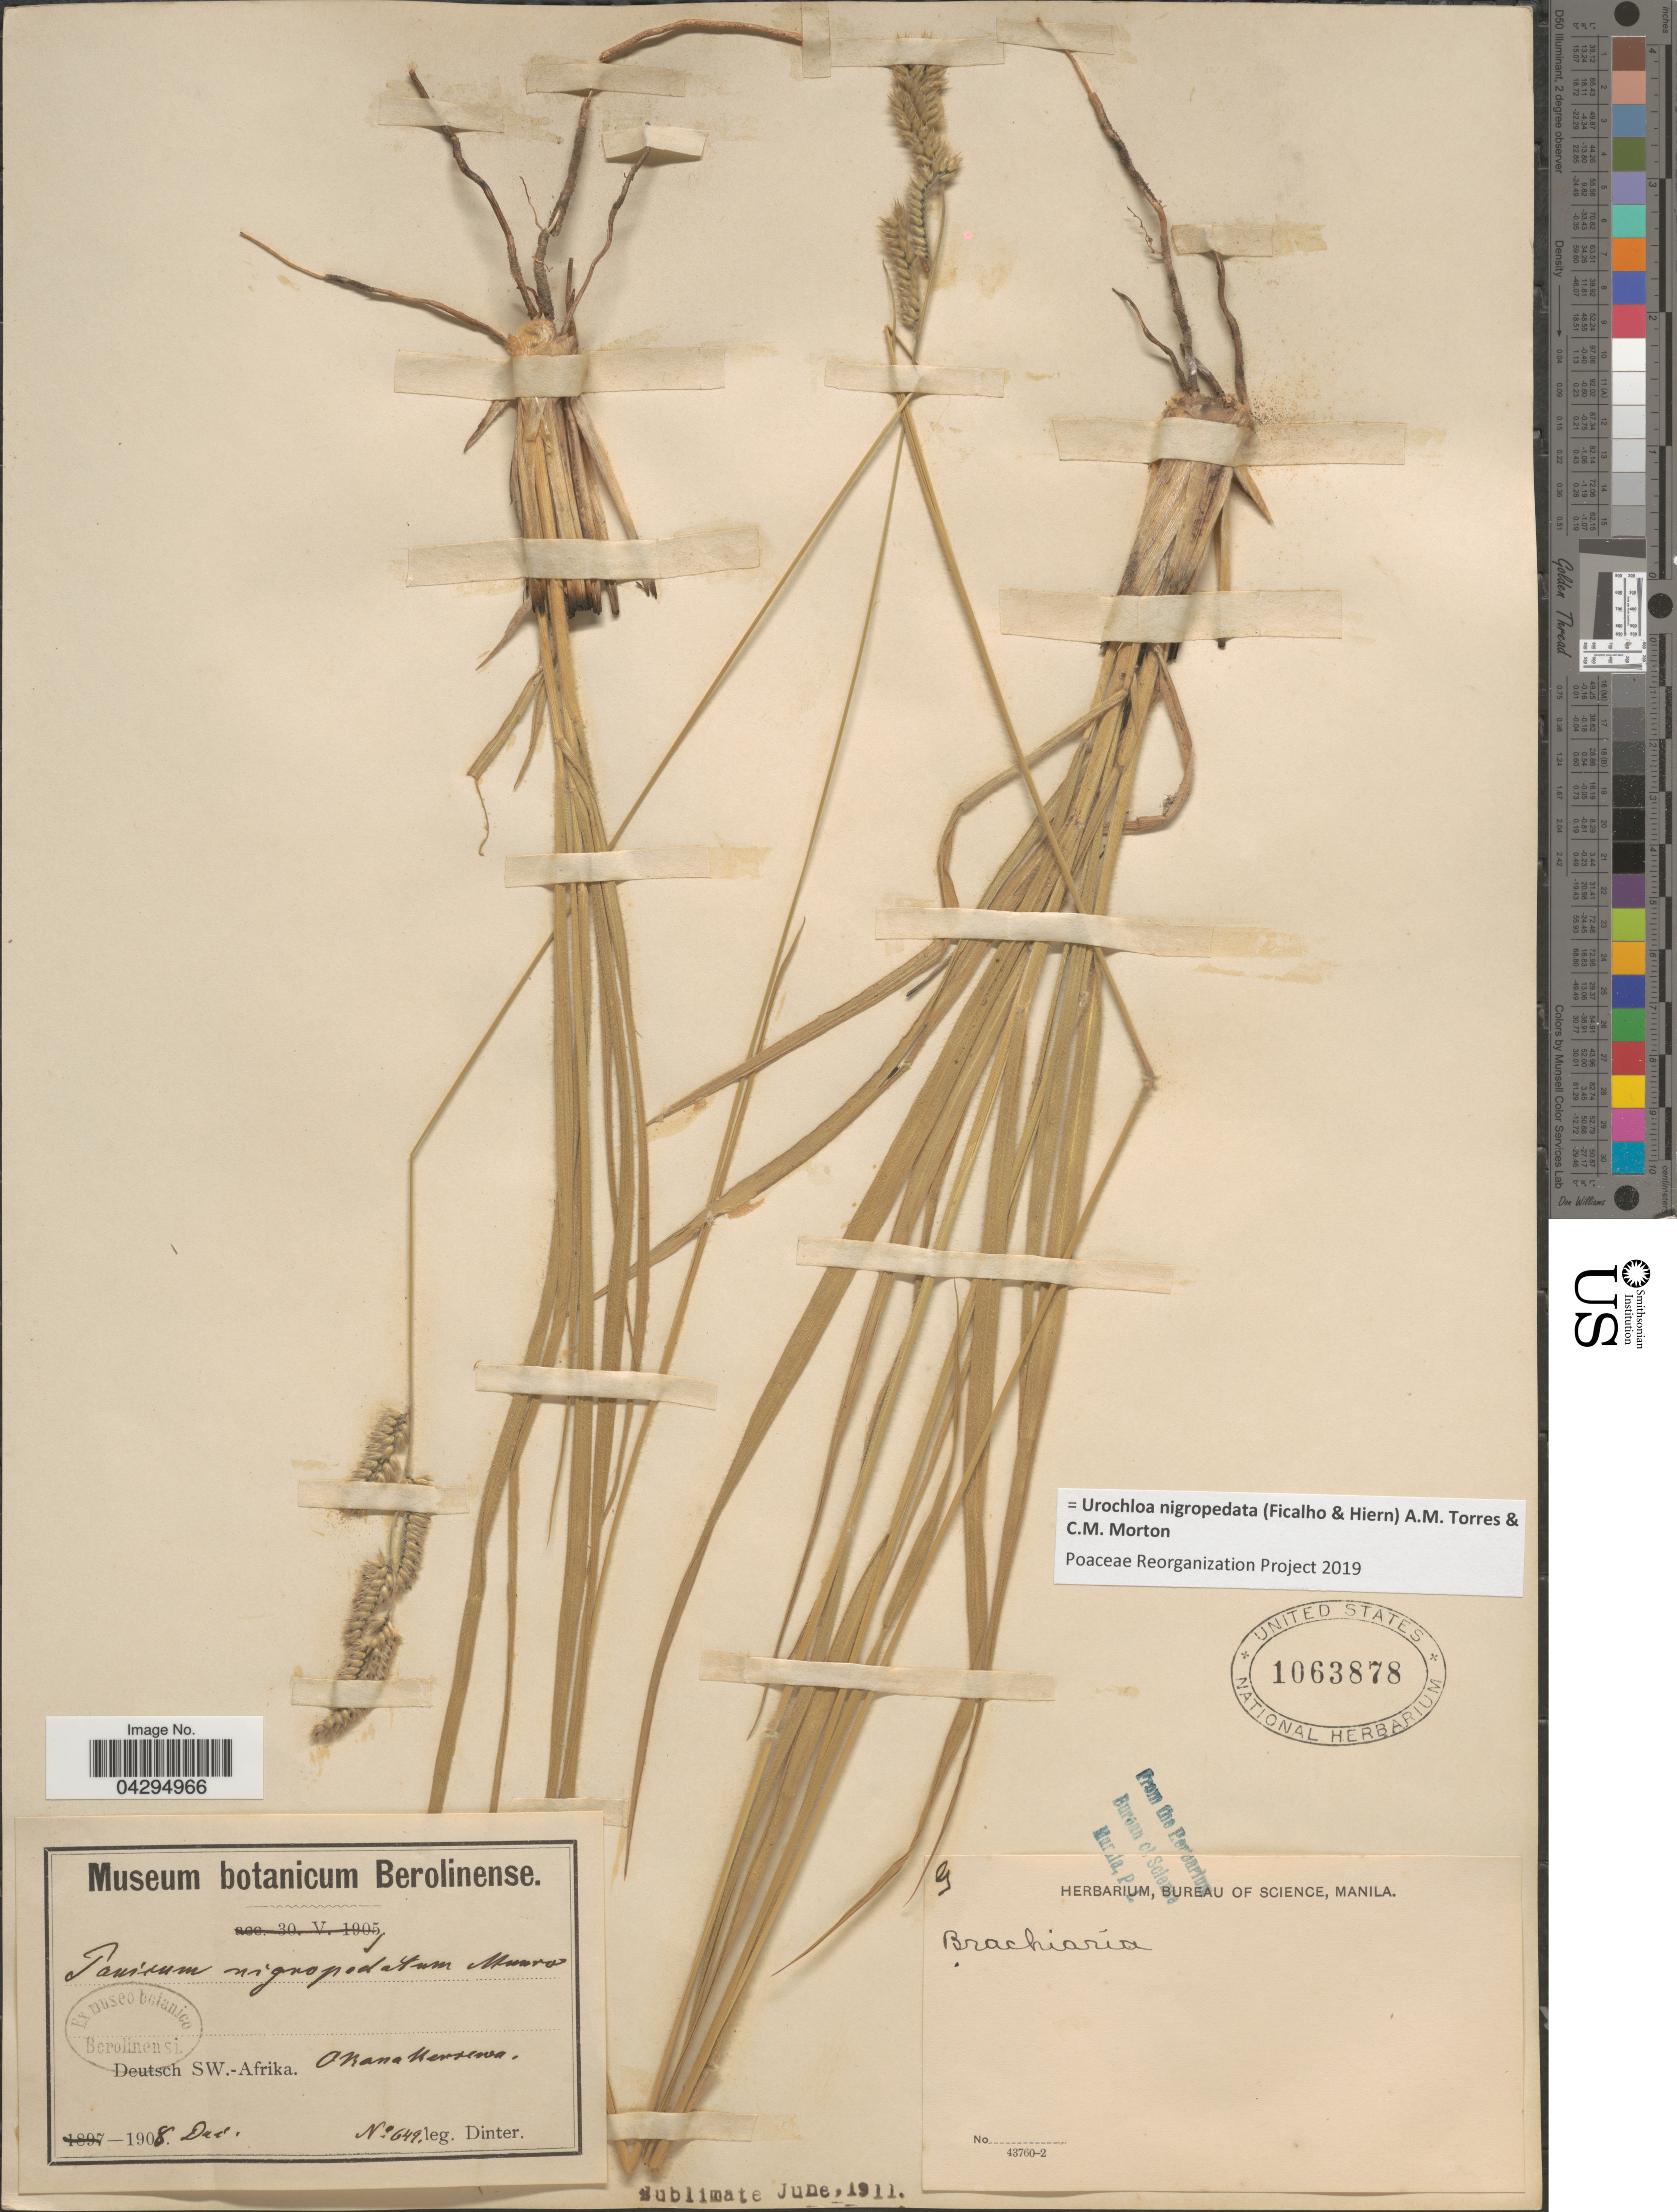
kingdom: Plantae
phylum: Tracheophyta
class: Liliopsida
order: Poales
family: Poaceae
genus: Urochloa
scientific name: Urochloa nigropedata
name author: (Ficalho & Hiern) A.M. Torres & C.M. Morton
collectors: Dinter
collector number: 649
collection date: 1908-12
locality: Deutsch SW.-Afrika. Okana [interpreted] Kersewa [interpreted].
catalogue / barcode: US 1063878